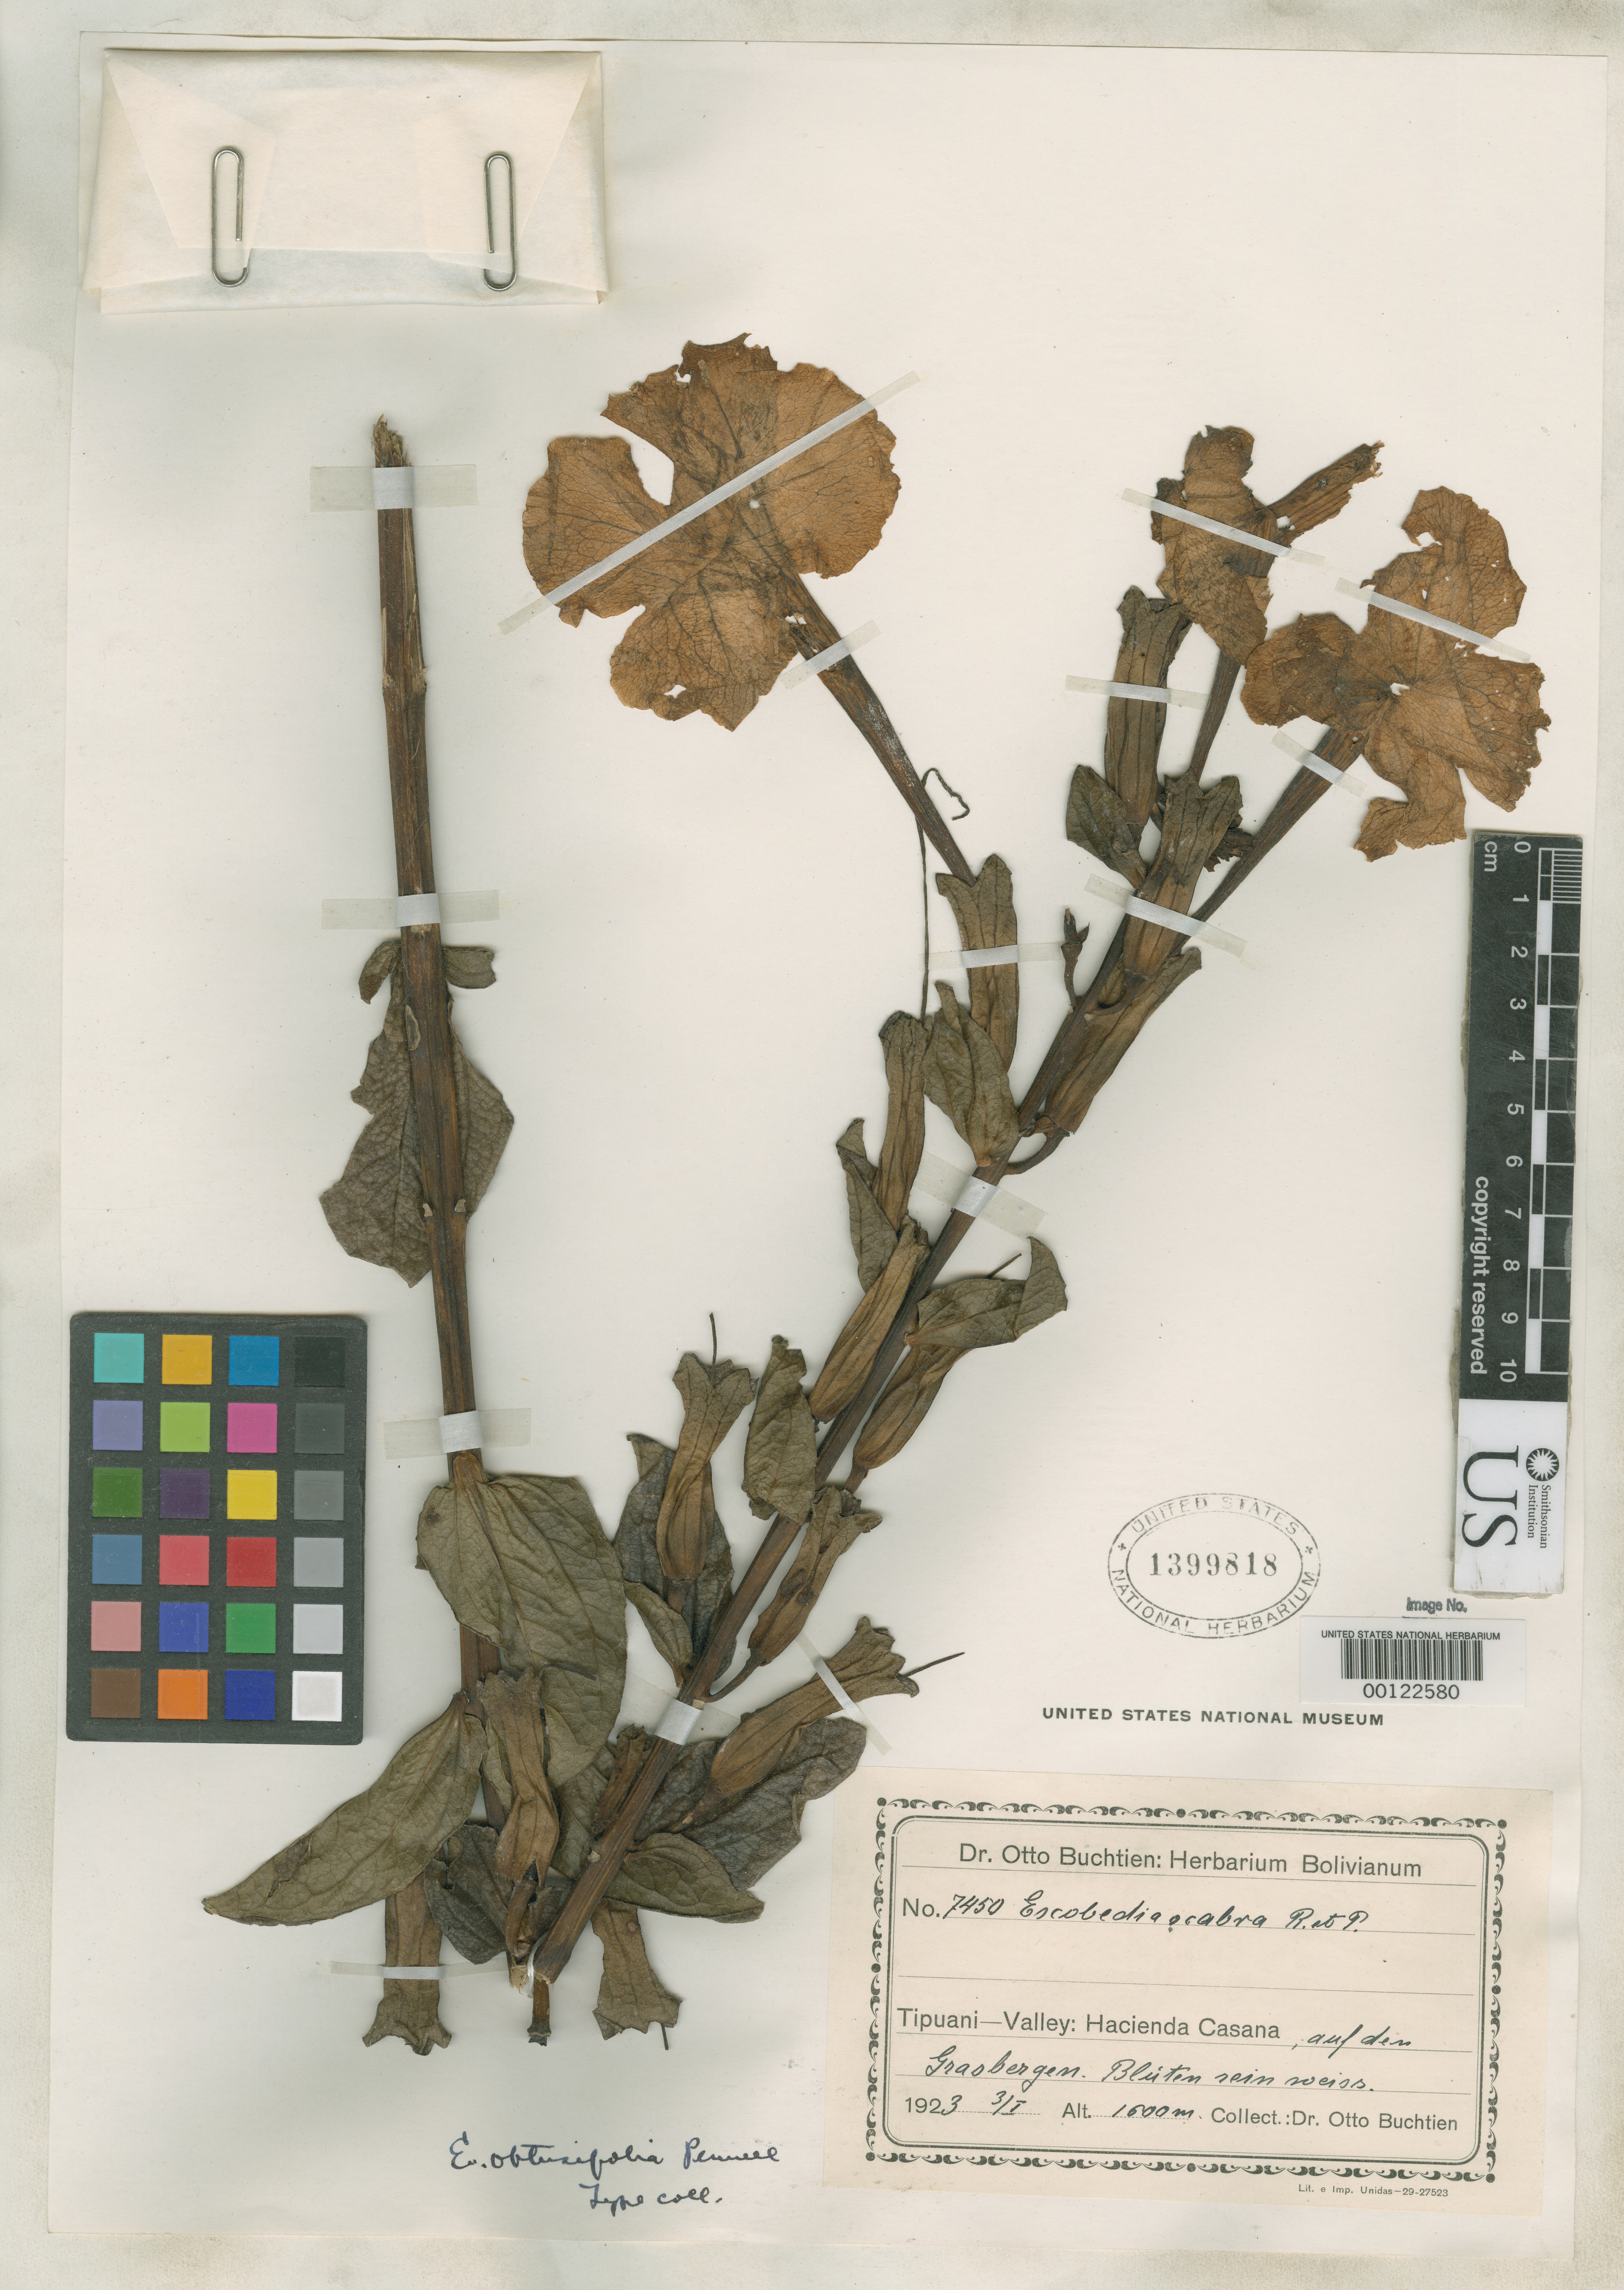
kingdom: Plantae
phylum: Tracheophyta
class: Magnoliopsida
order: Lamiales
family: Orobanchaceae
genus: Escobedia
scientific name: Escobedia obutsifolia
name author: Pennell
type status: Isotype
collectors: O. Buchtien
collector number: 7450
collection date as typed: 03 Jan 1923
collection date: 1923-01-03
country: Bolivia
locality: Tipuani, Hacienda Casana.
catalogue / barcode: US 1399818